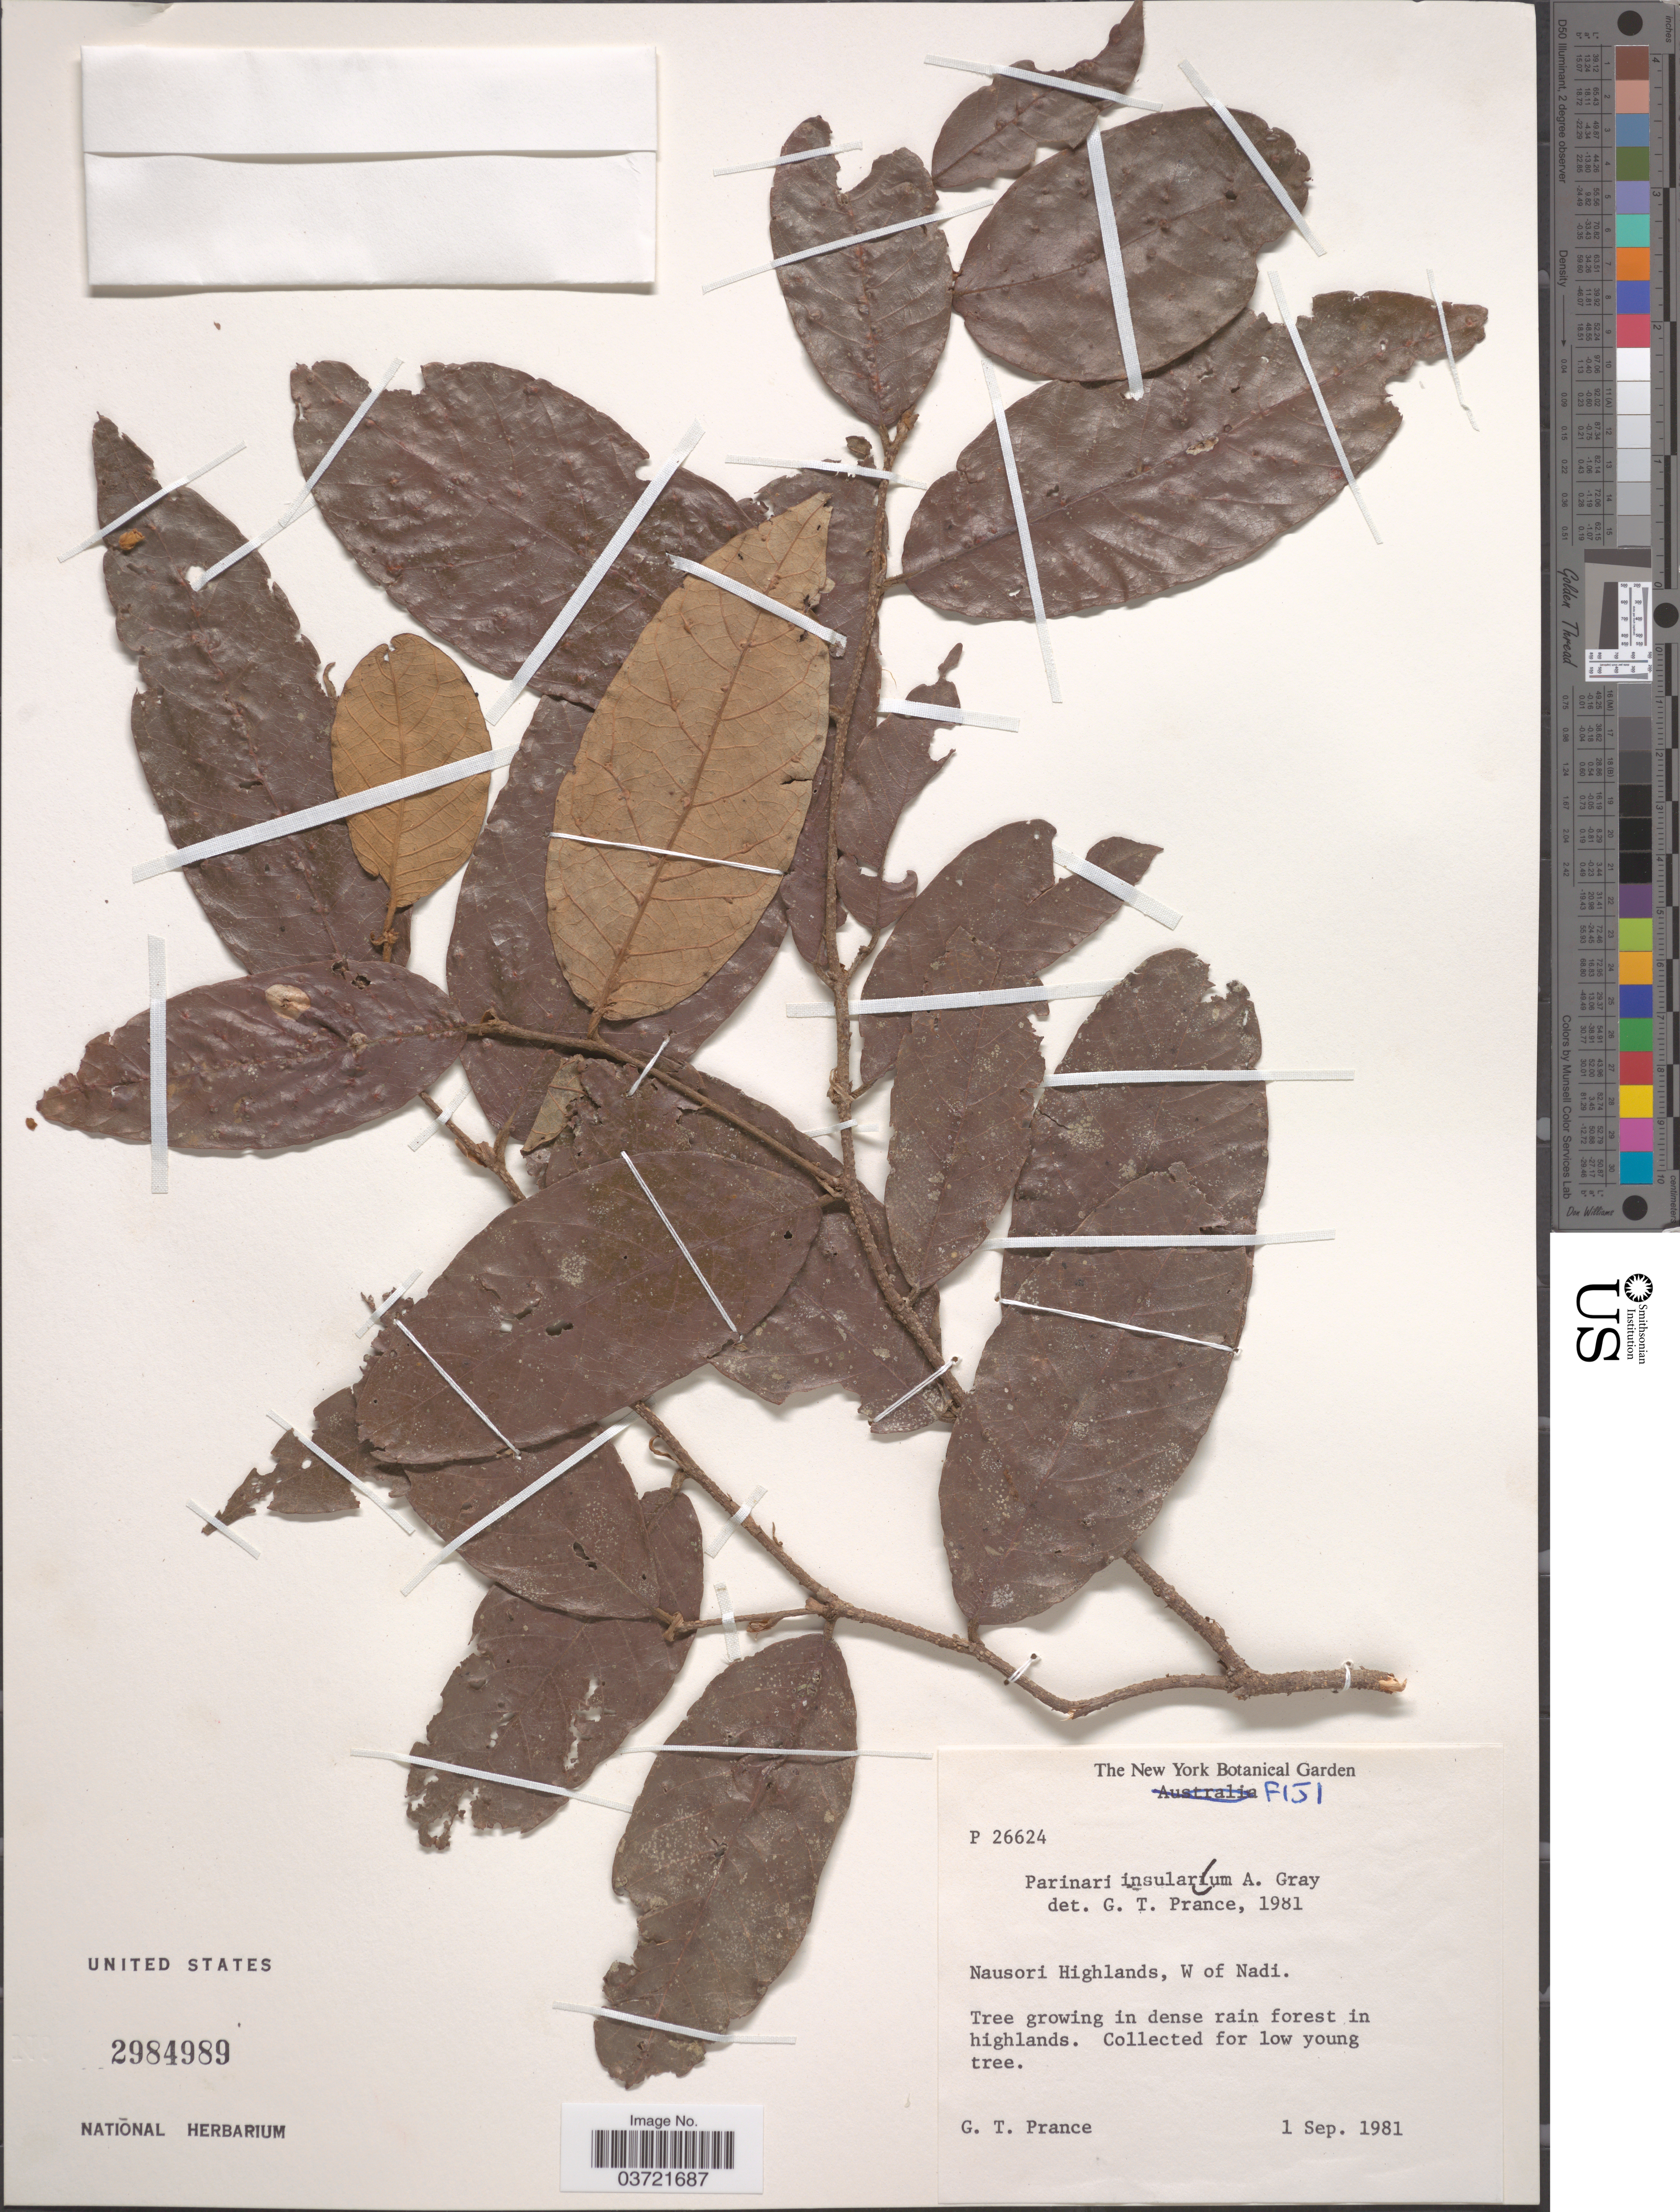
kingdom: Plantae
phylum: Tracheophyta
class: Magnoliopsida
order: Malpighiales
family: Chrysobalanaceae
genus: Parinari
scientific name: Parinari insularis A. Gray in Wilkes, as "insularum"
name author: A. Gray in Wilkes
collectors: G. T. Prance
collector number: P26624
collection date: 1981-09-01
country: Fiji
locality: Nausori Highlands, W of Nadi.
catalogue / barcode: US 2984989